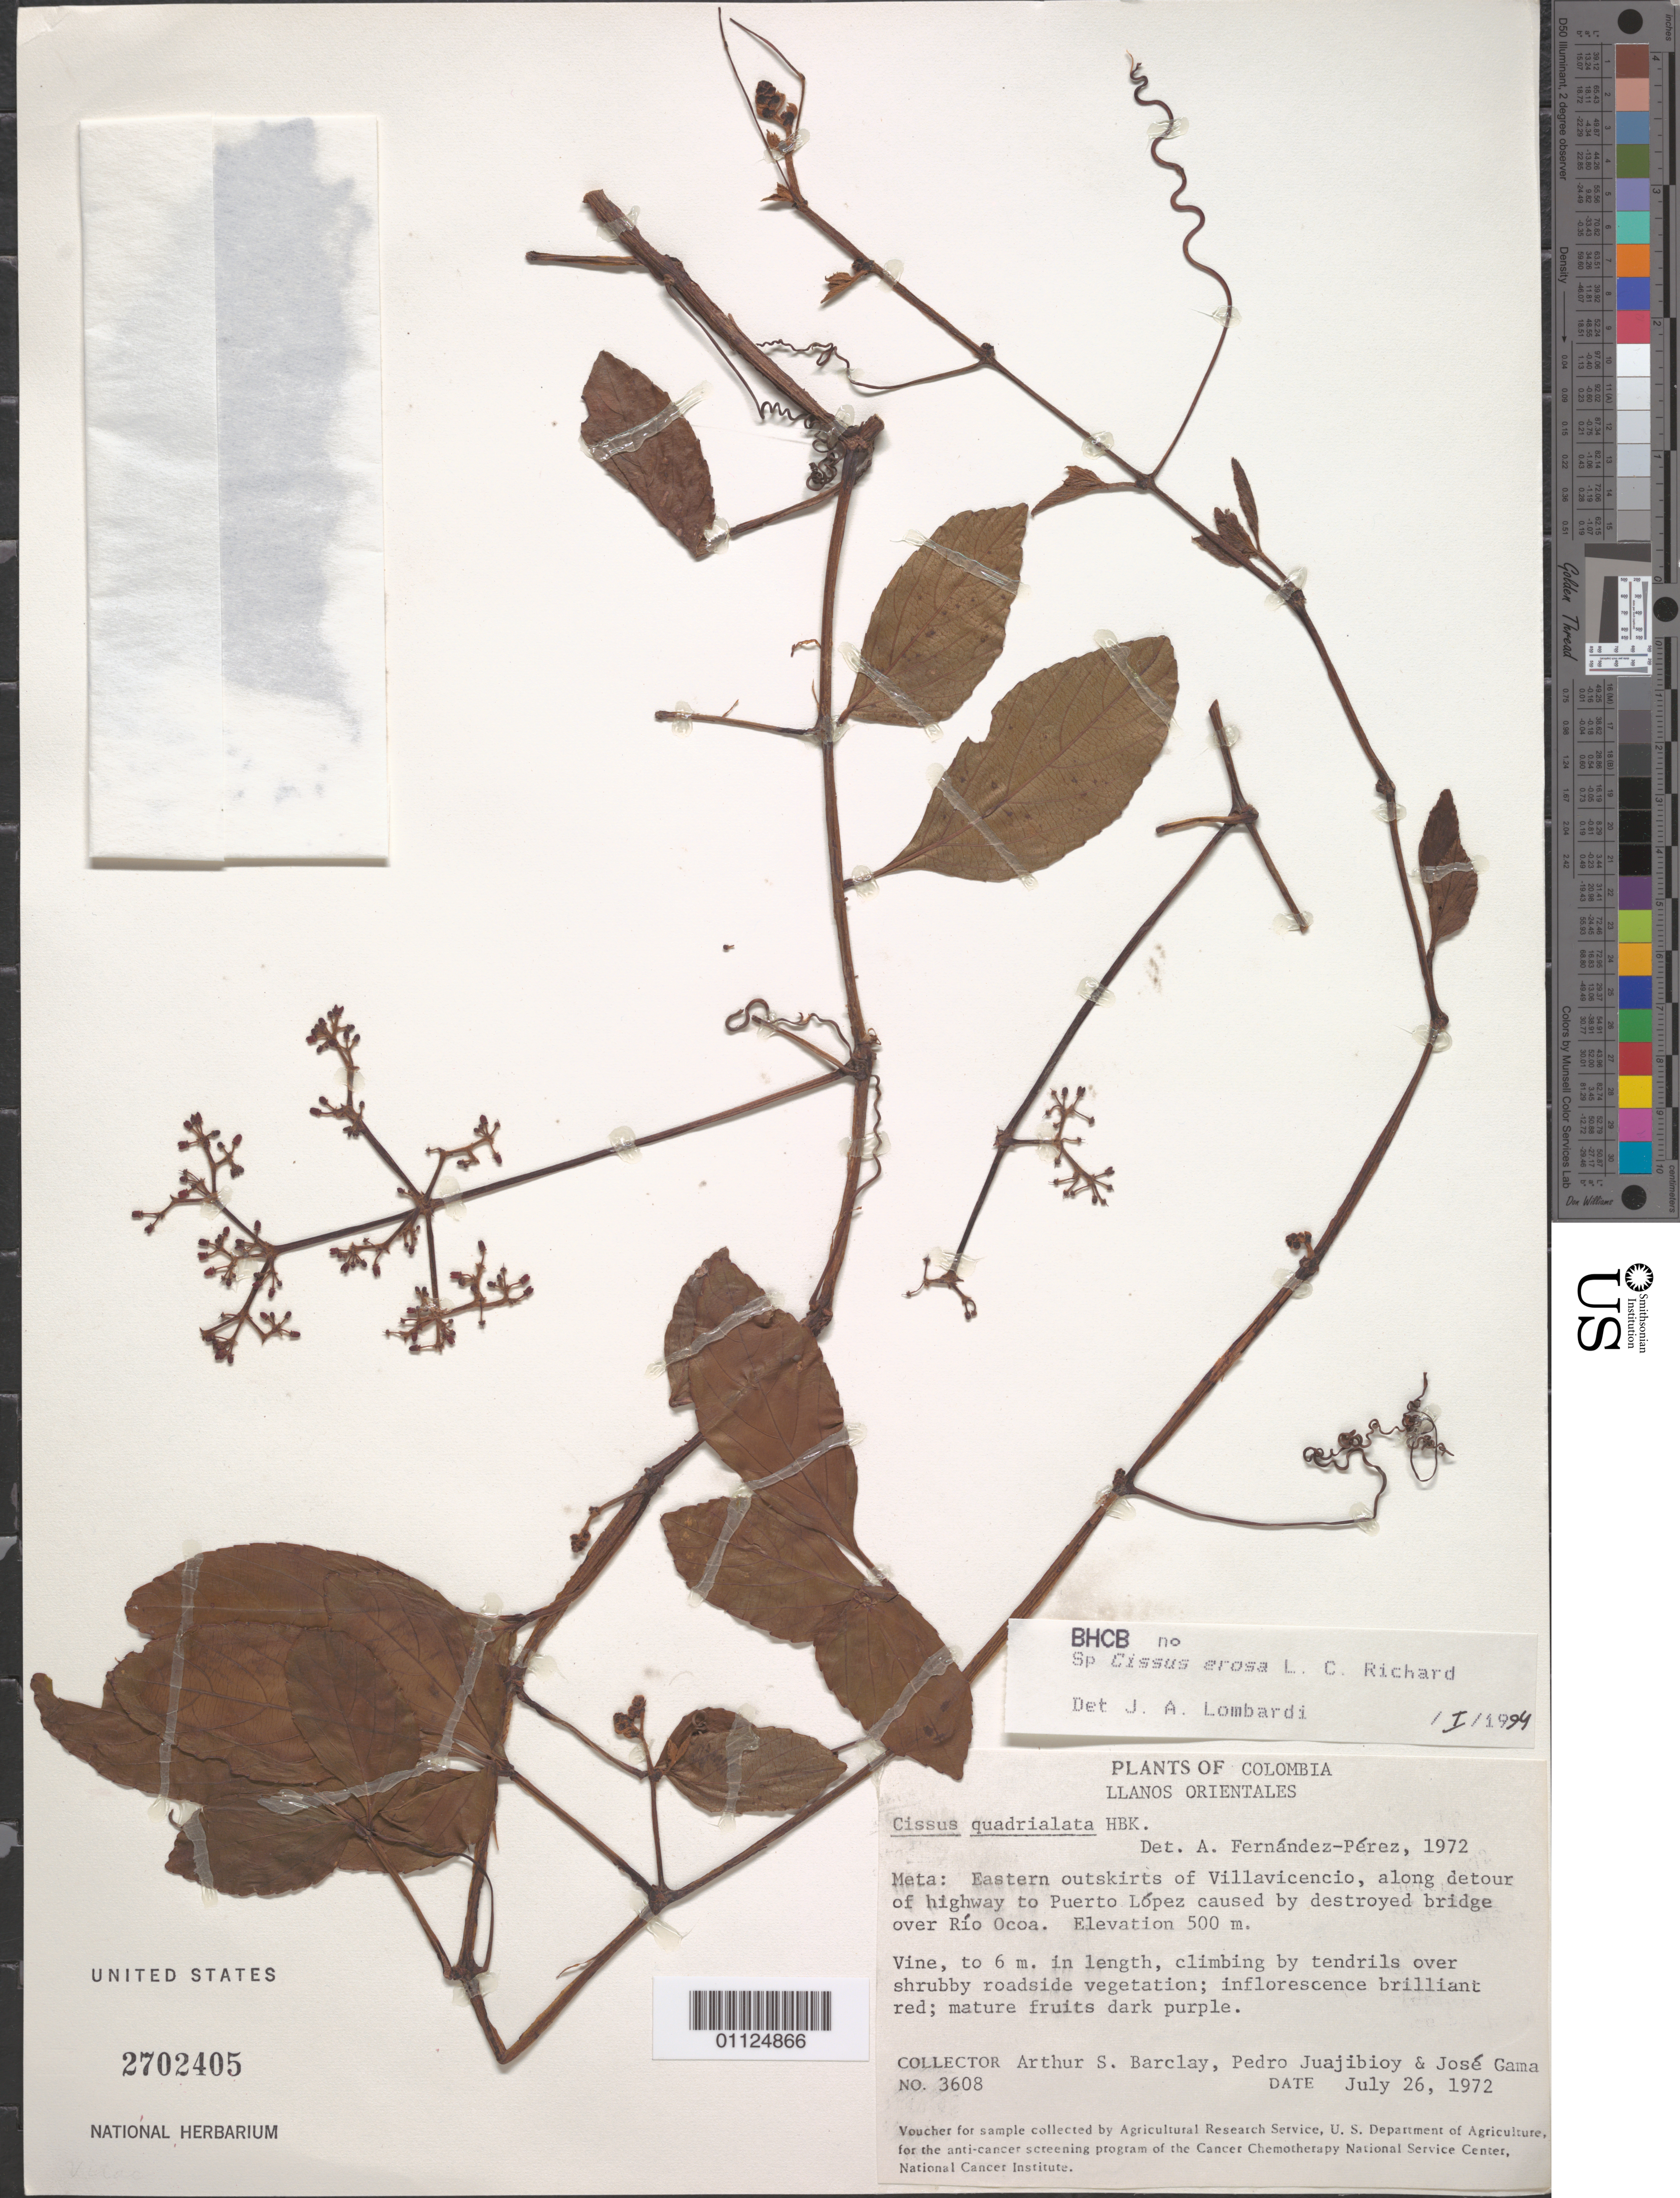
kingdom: Plantae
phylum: Tracheophyta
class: Magnoliopsida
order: Vitales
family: Vitaceae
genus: Cissus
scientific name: Cissus erosa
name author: Rich.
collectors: A. S. Barclay, P. Juajibioy & J. Gama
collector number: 3608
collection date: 1972-07-26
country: Colombia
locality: Llanos Orientales. Meta: E outskirts of Villavicencio, along detour of Hwy to Puerto Lopez caused by destroyed bridge over Rio Ocoa.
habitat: Vine, climbing by tendrils over shrubby roadside vegetation.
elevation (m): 500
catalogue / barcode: US 2702405